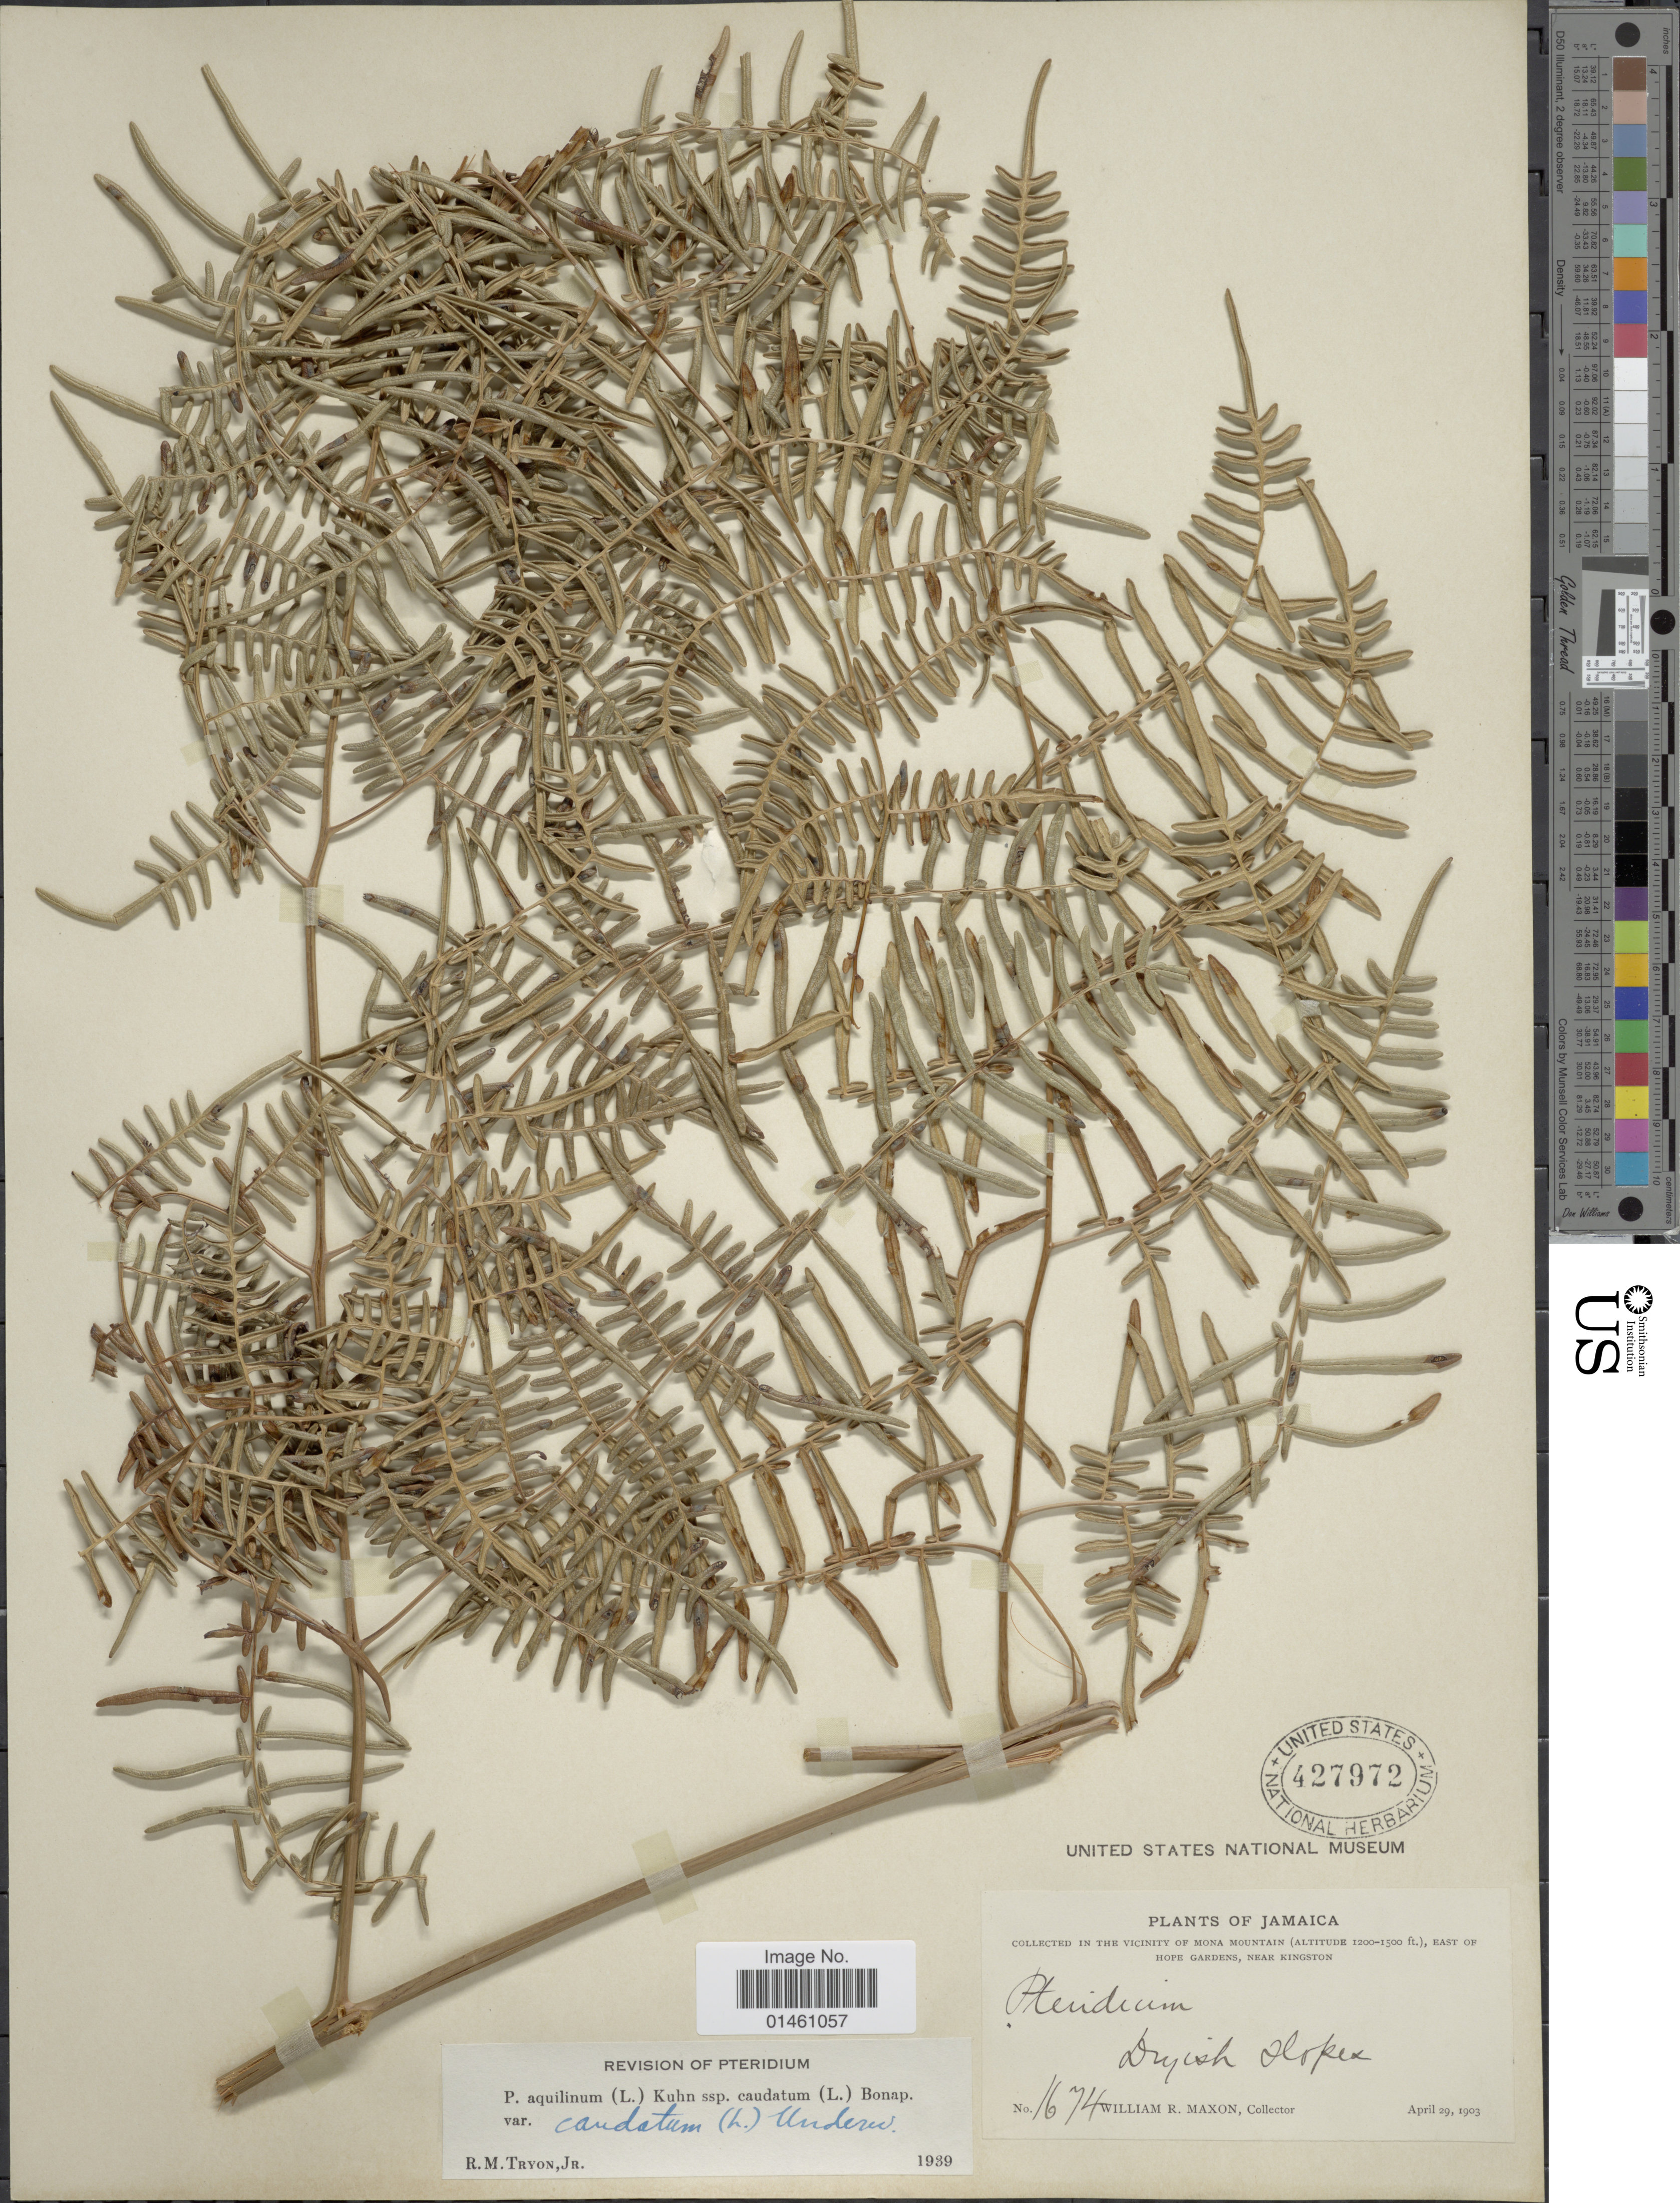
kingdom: Plantae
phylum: Tracheophyta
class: Polypodiopsida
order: Polypodiales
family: Dennstaedtiaceae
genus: Pteridium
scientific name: Pteridium caudatum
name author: (L.) Maxon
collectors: W. R. Maxon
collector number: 1674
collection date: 1903-04-29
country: Jamaica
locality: In the vicinity of Mona Mountain, east of Hope Gardens, near Kingston, dryish slopes.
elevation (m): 366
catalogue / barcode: US 427972